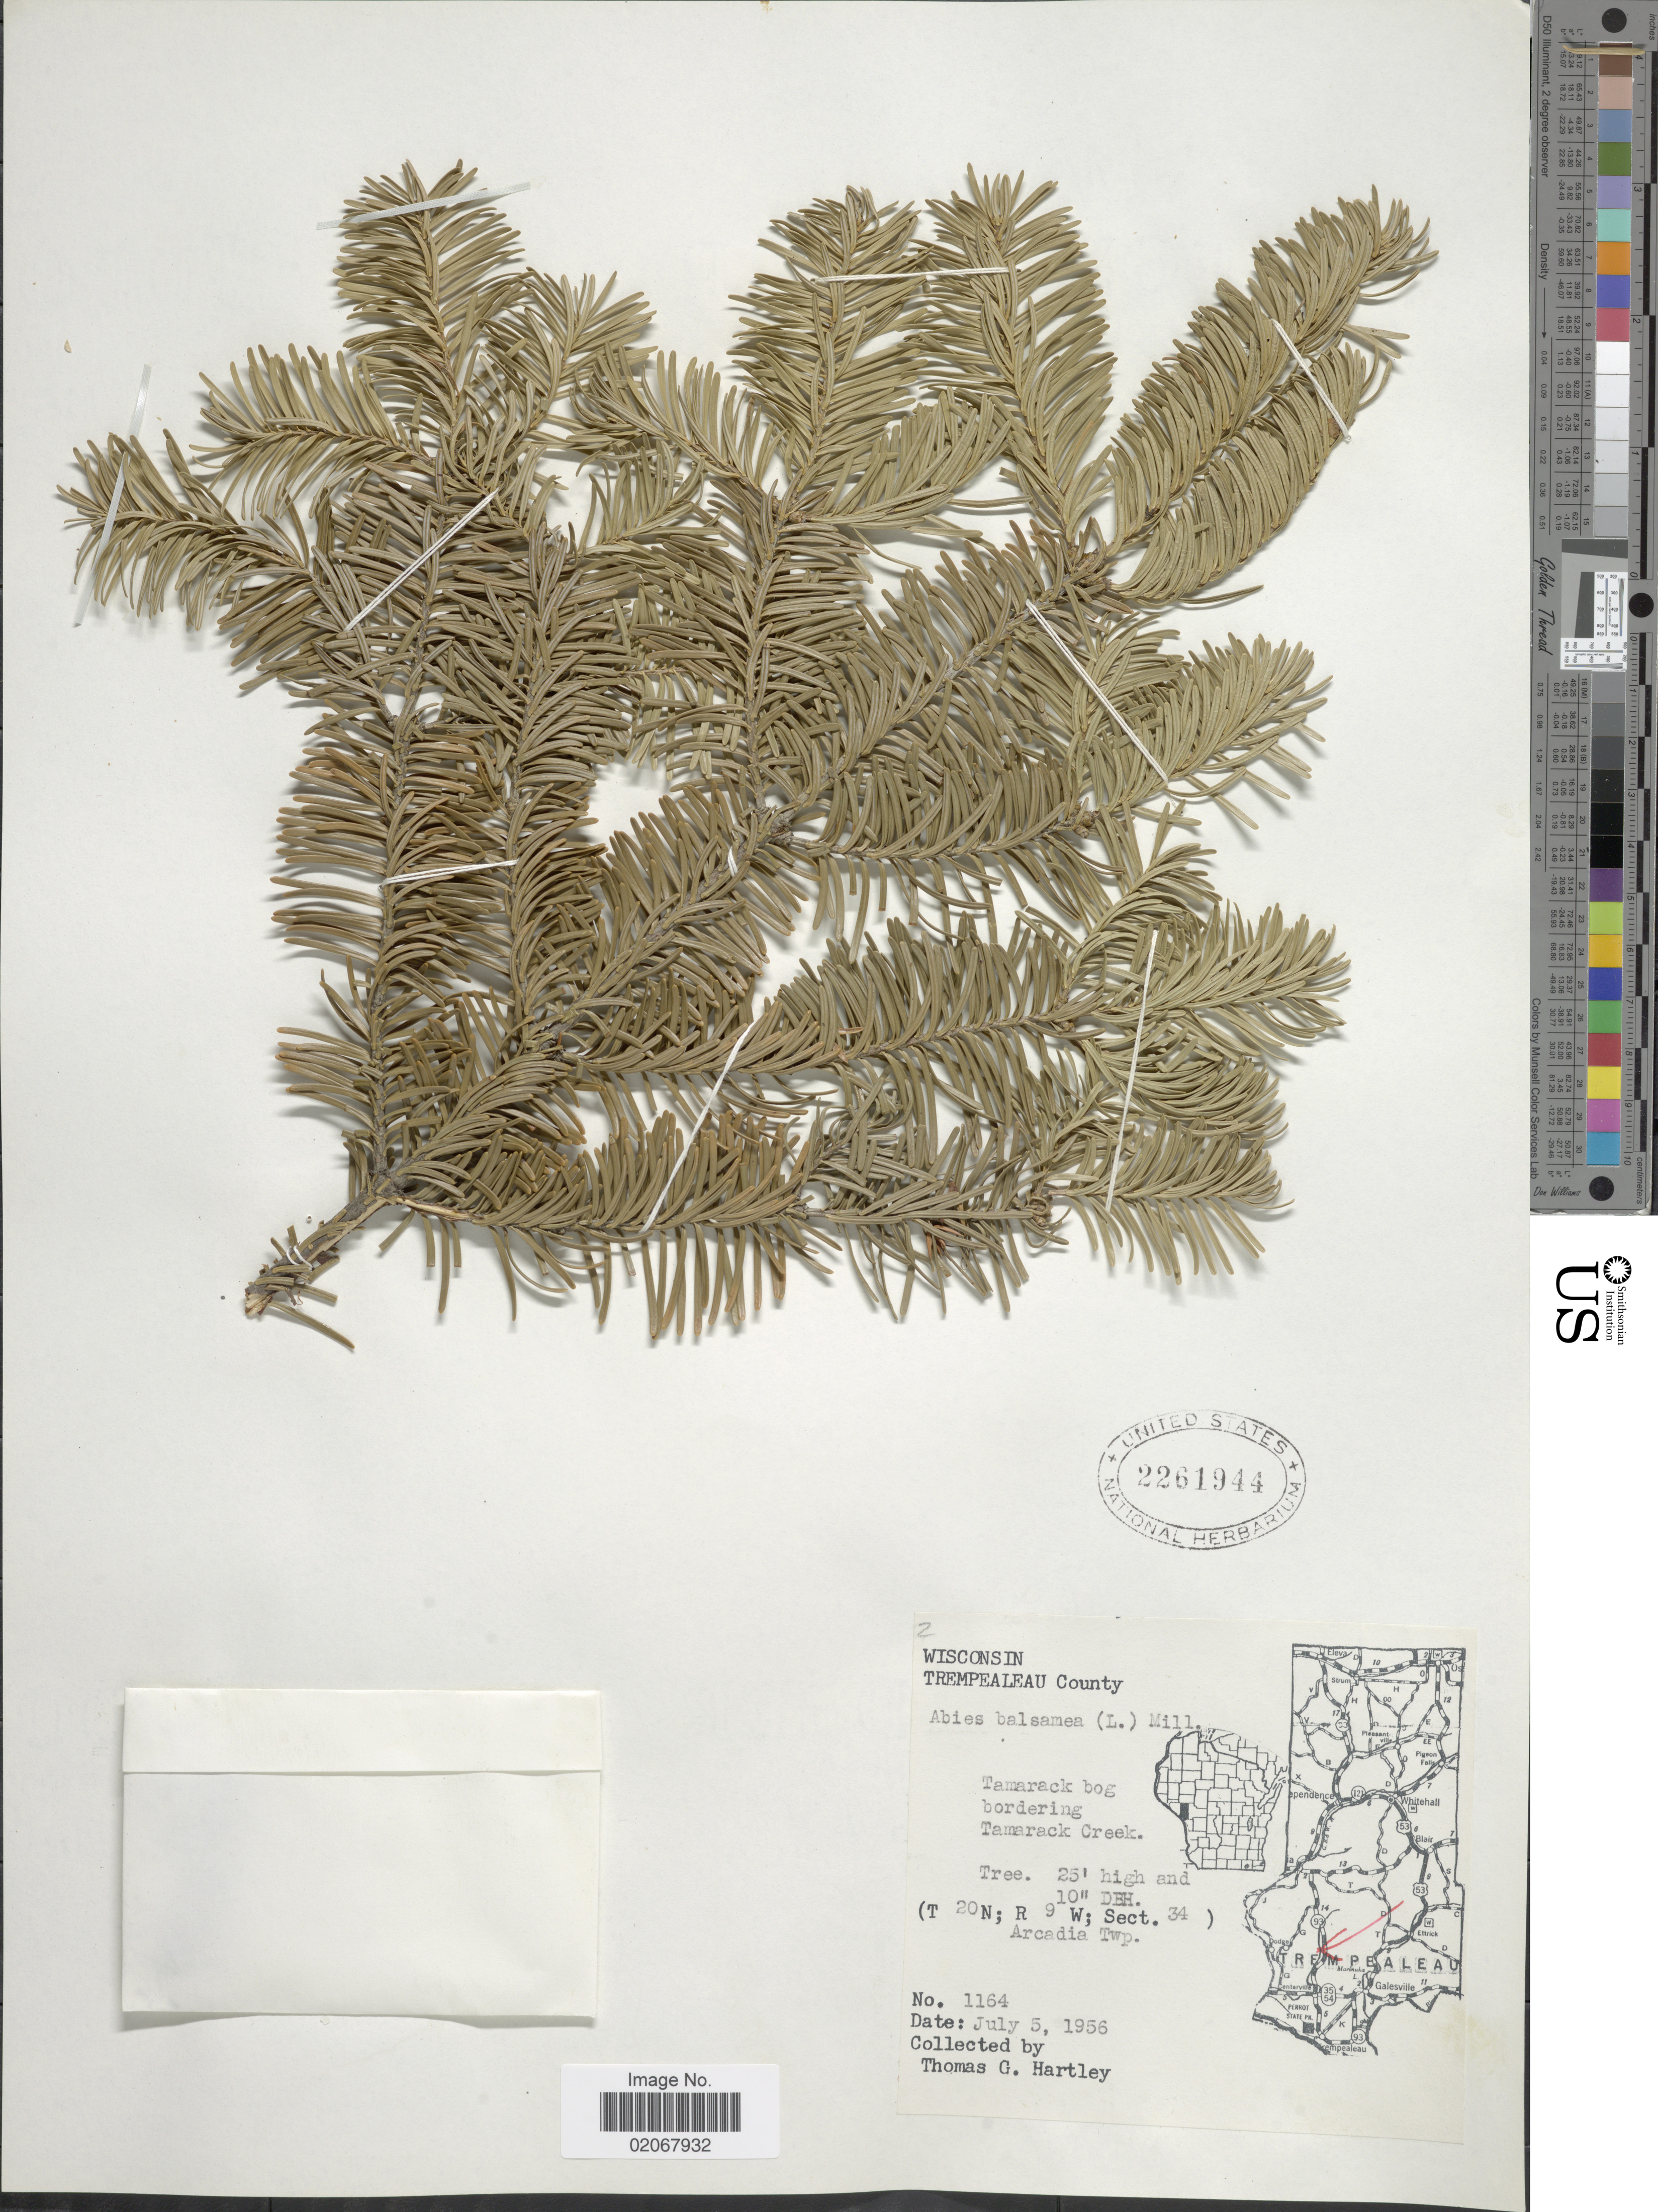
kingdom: Plantae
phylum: Tracheophyta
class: Pinopsida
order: Pinales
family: Pinaceae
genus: Abies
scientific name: Abies balsamea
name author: (L.) Mill.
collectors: T. G. Hartley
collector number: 1164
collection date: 1956-07-05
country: United States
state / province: Wisconsin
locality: Trempealeau County, Tamarack bog, bordering Tamarack Creek. T 20 N R 9W, Sect. 34. Acadia Twp.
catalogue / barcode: US 2261944